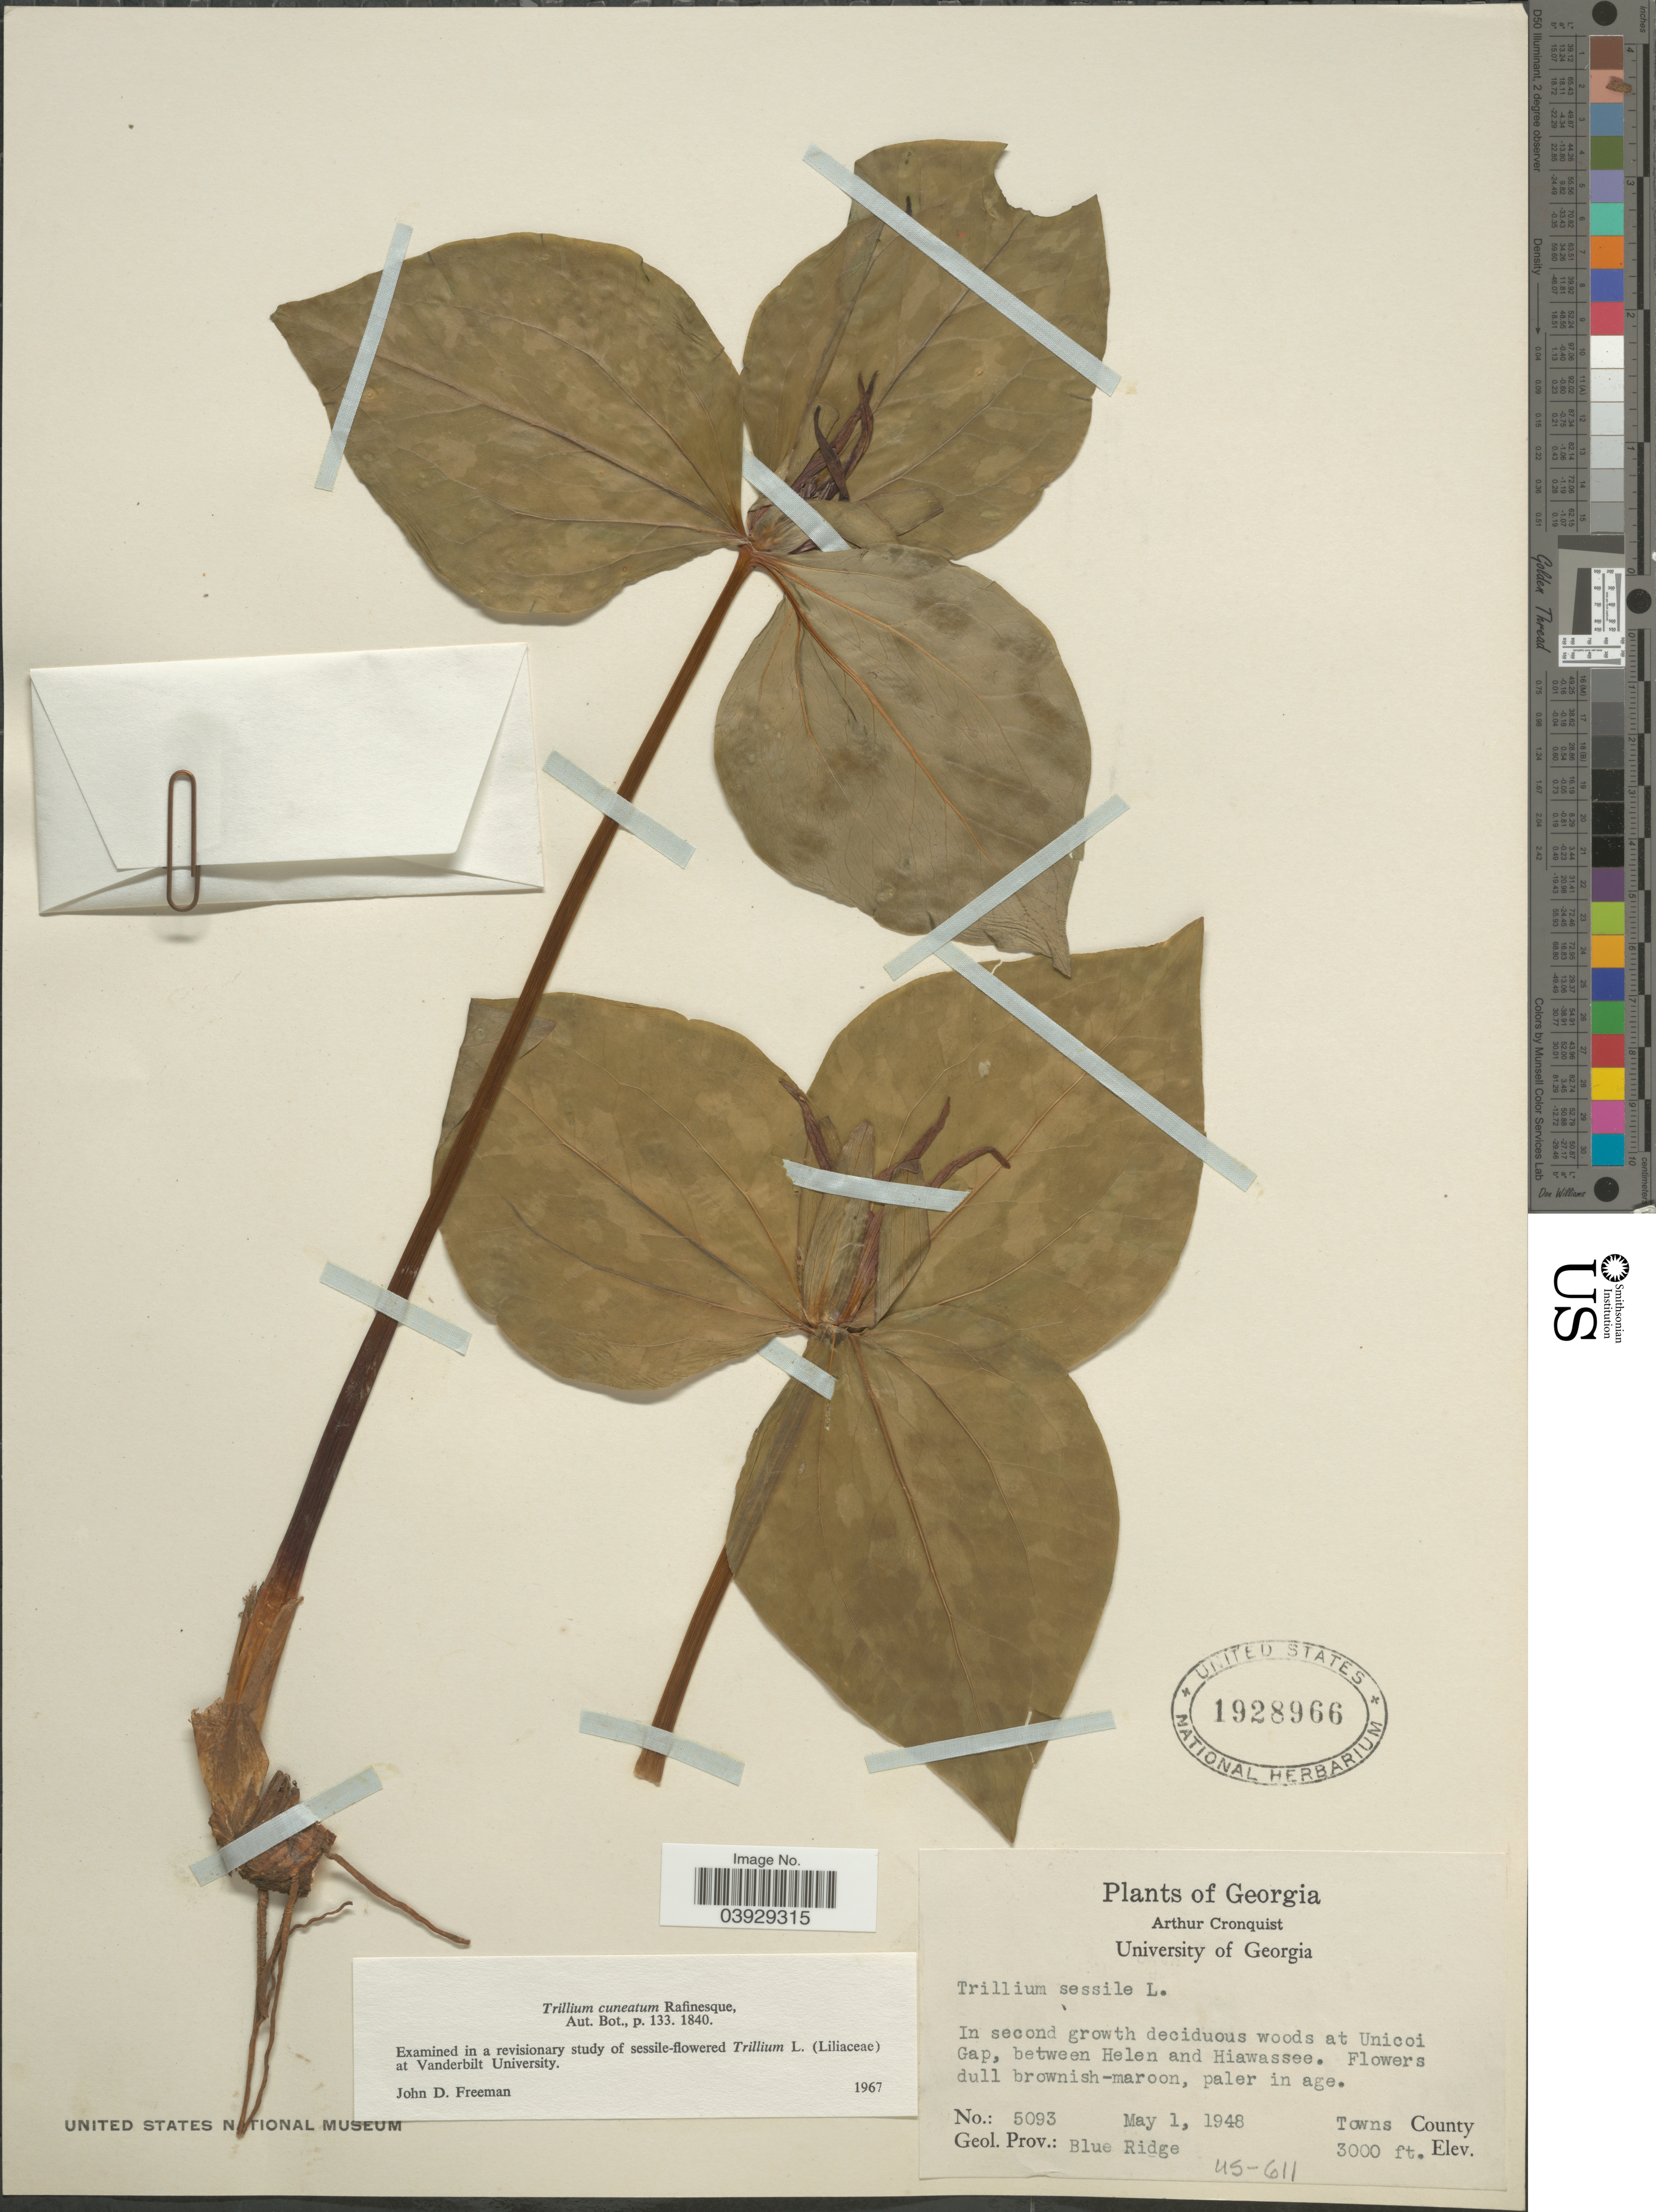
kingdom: Plantae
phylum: Tracheophyta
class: Liliopsida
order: Liliales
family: Melanthiaceae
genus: Trillium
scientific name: Trillium cuneatum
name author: Raf.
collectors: A. J. Cronquist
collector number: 5093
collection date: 1948-05-01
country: United States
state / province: Georgia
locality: In second growth deciduous woods at Unicoi Gap, between Helen and Hiawassee. Towns County. Geol. Prov.: Blue Ridge.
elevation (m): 914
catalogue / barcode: US 1928966